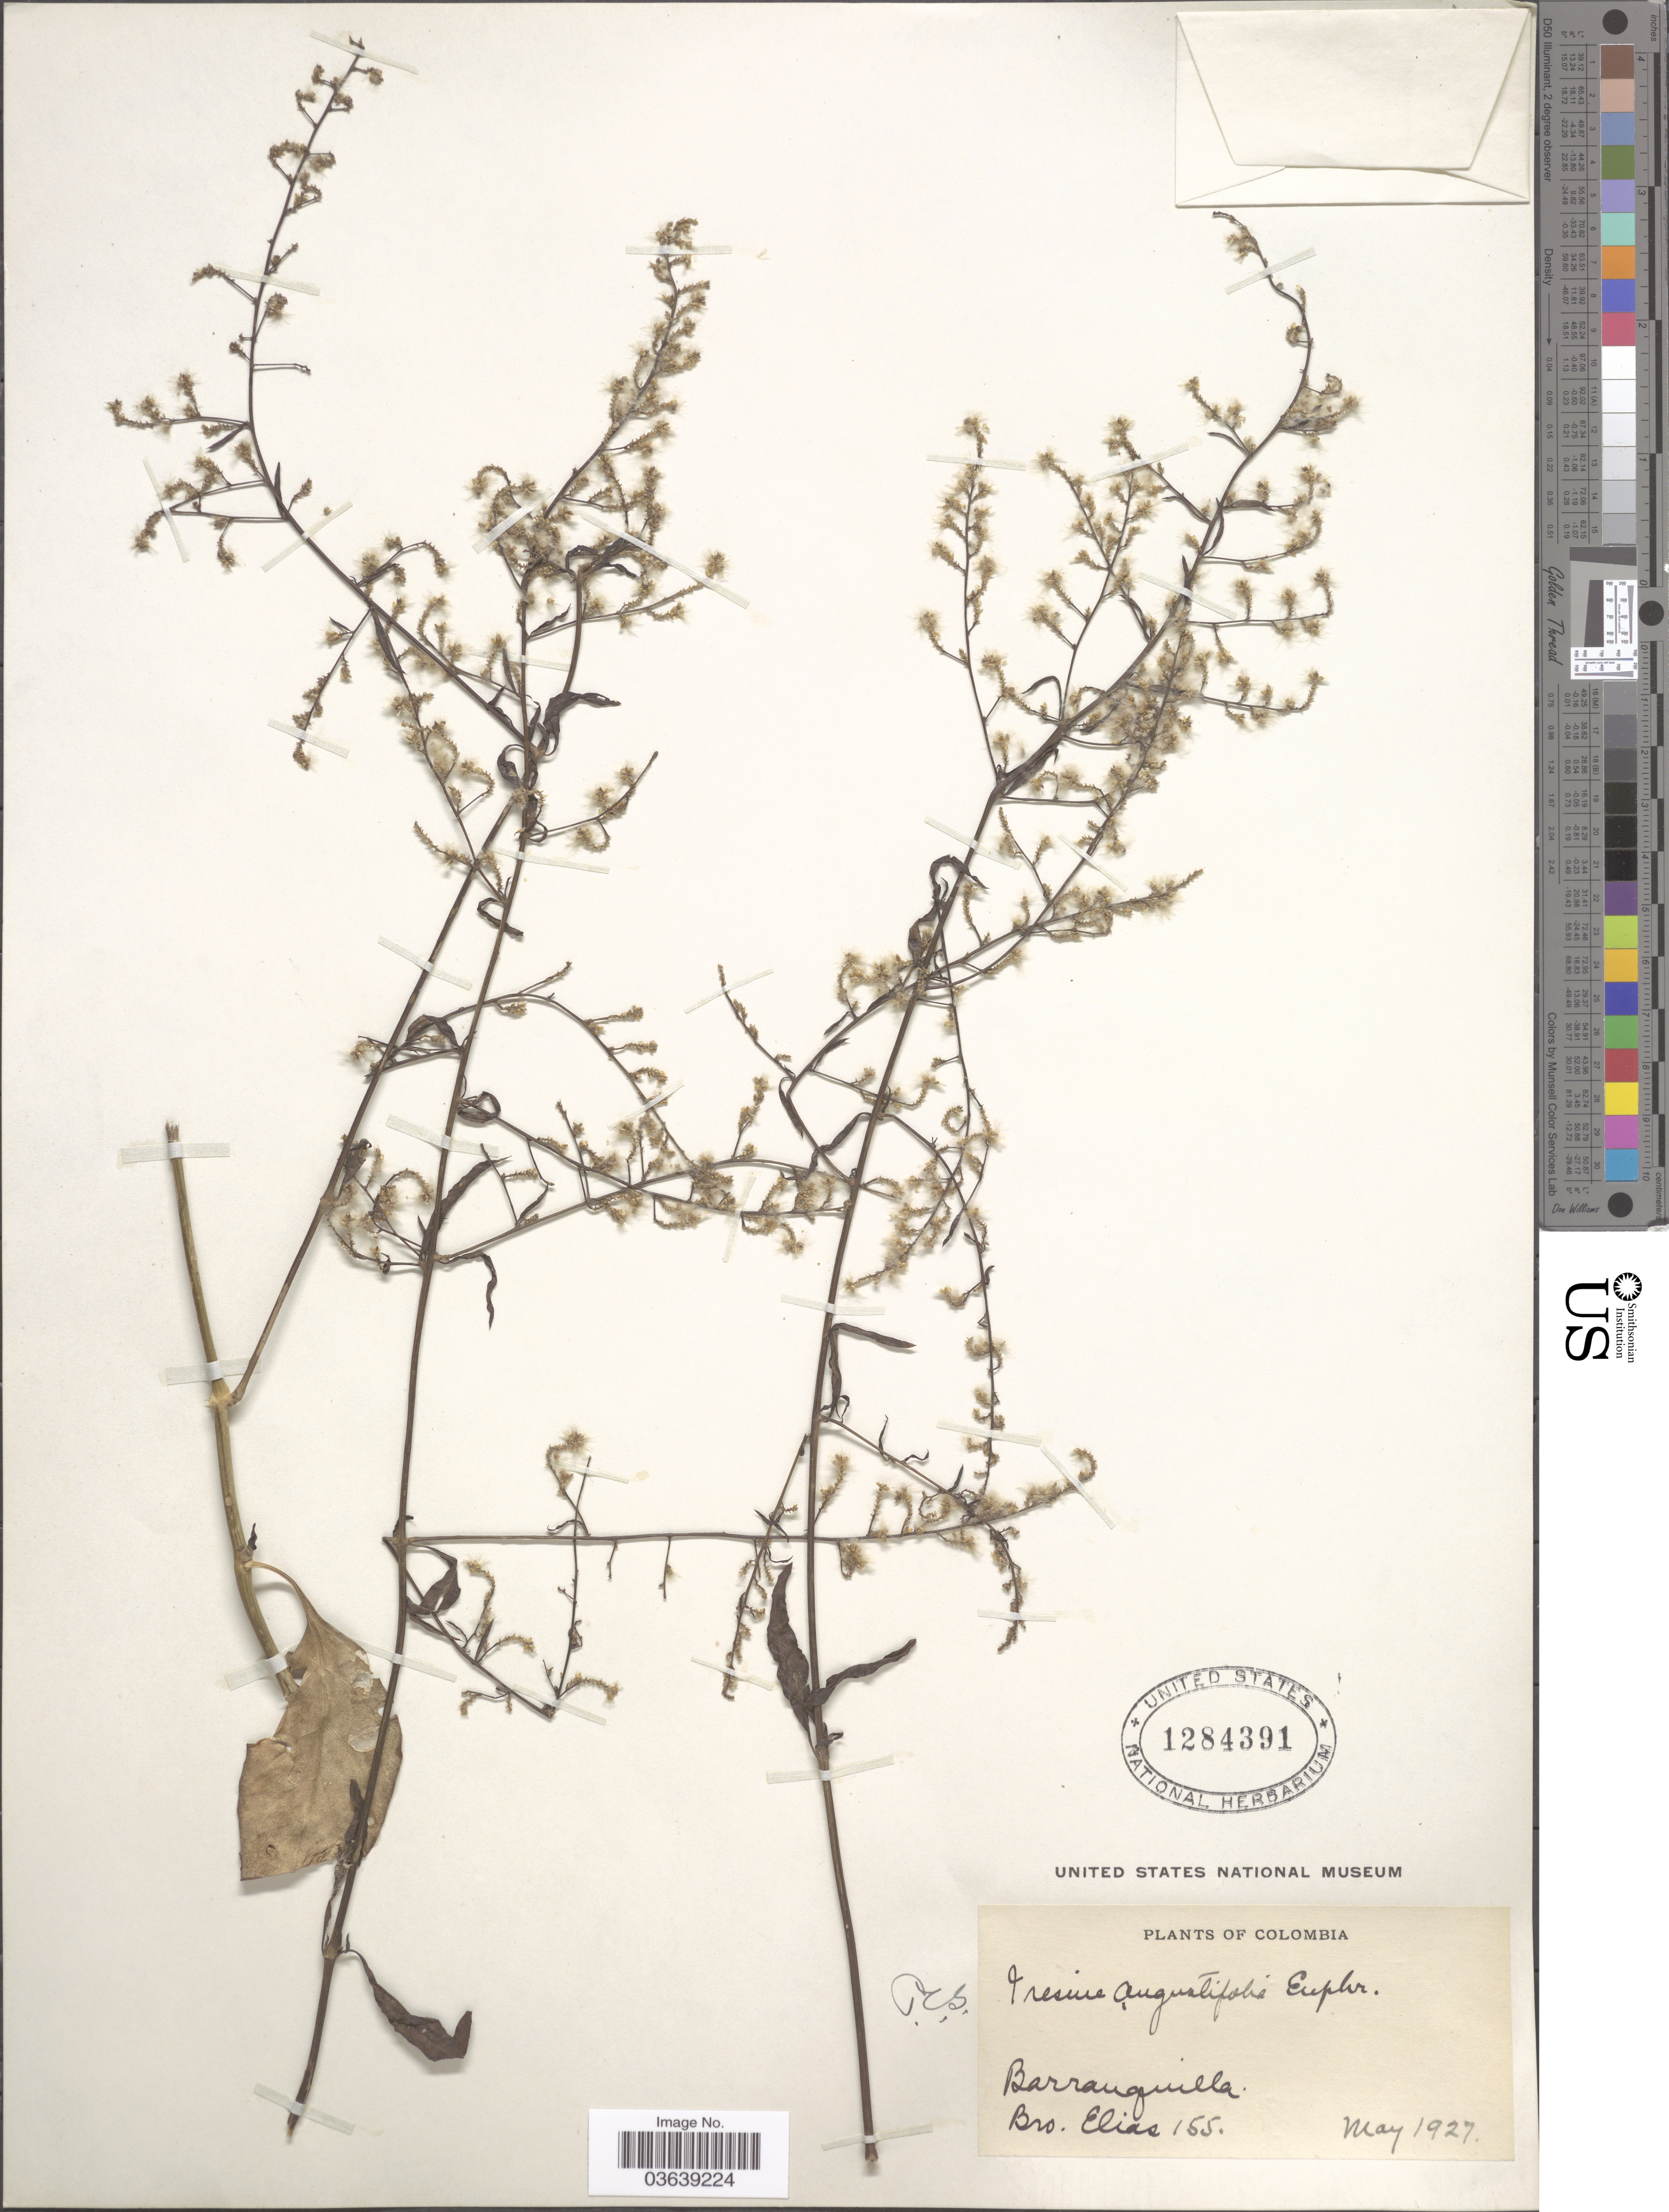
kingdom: Plantae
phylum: Tracheophyta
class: Magnoliopsida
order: Caryophyllales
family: Amaranthaceae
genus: Iresine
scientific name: Iresine angustifolia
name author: Euphrasén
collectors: Bro. Elias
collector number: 155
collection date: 1927-05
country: Colombia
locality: Barranquilla.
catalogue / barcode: US 1284391